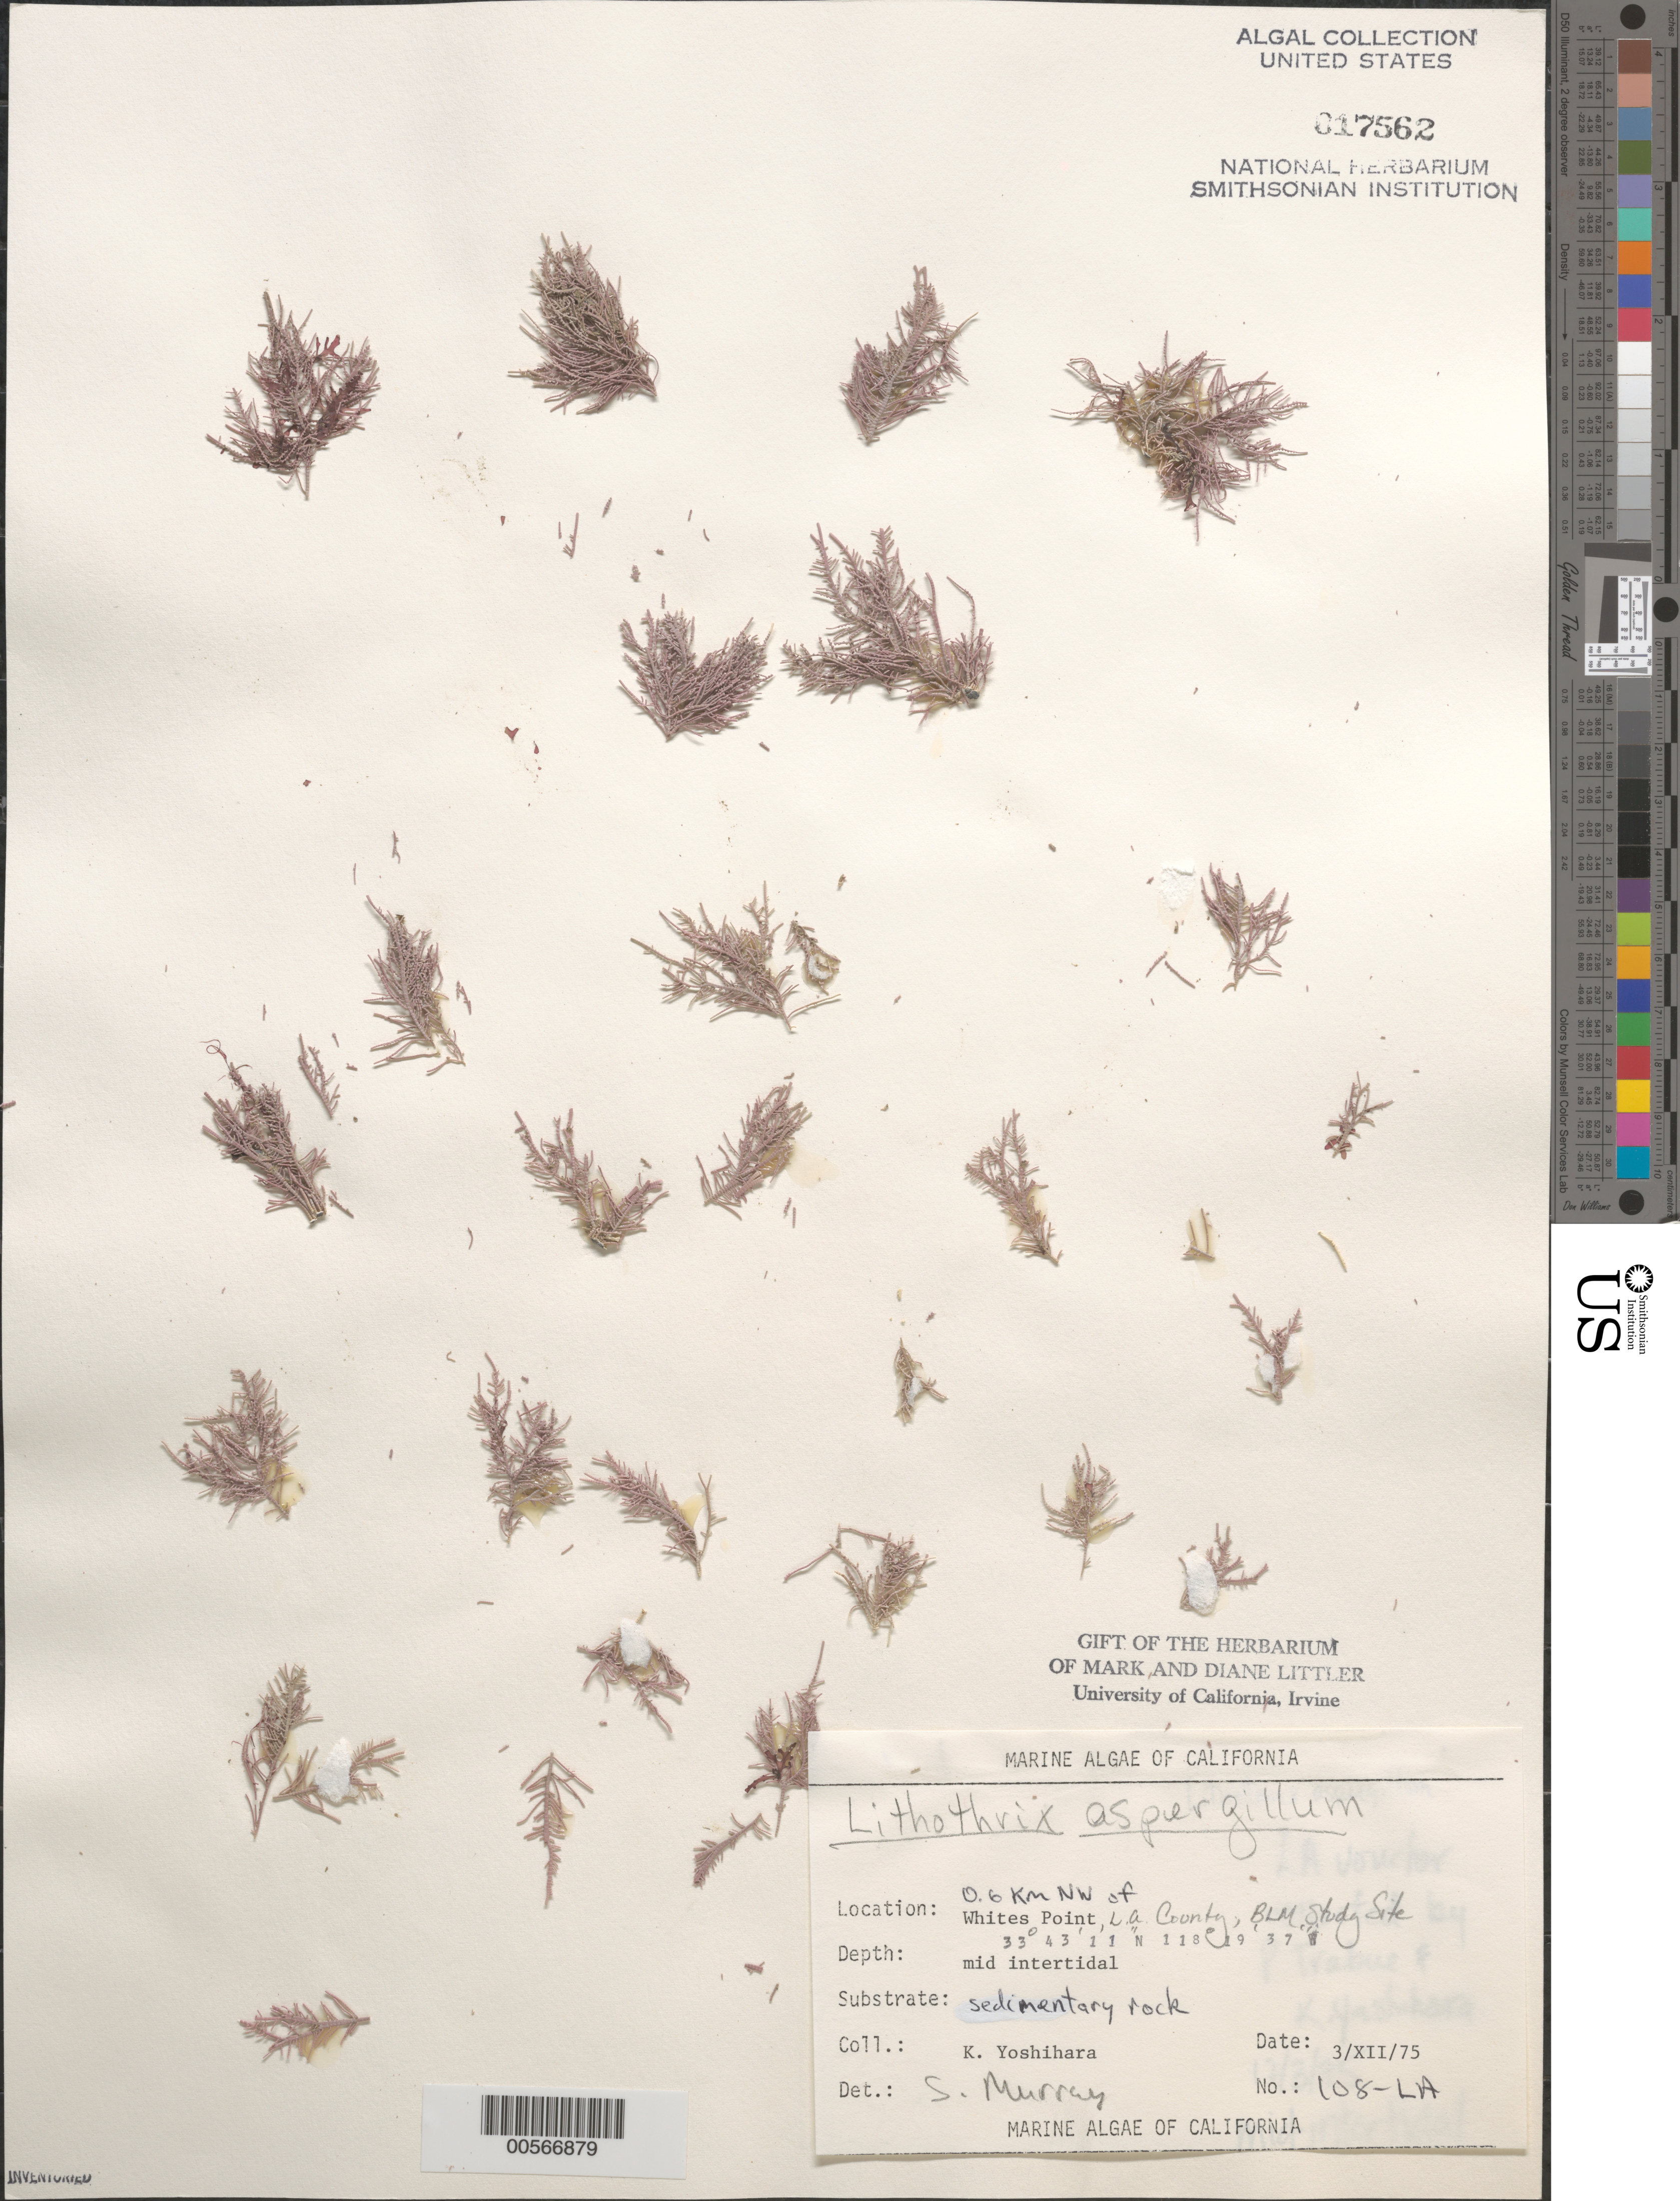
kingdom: Plantae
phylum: Rhodophyta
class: Florideophyceae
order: Corallinales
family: Lithophyllaceae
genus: Lithothrix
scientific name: Lithothrix aspergillum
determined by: Murray, S. N.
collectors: K. Yoshihara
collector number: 108-la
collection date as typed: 03 Dec 1975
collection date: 1975-12-03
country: United States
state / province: California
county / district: Los Angeles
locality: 0.6 km northwest of Whites Point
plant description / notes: BLM-SOCALBIGHT Rocky Intertidal Survey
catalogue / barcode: US 17562